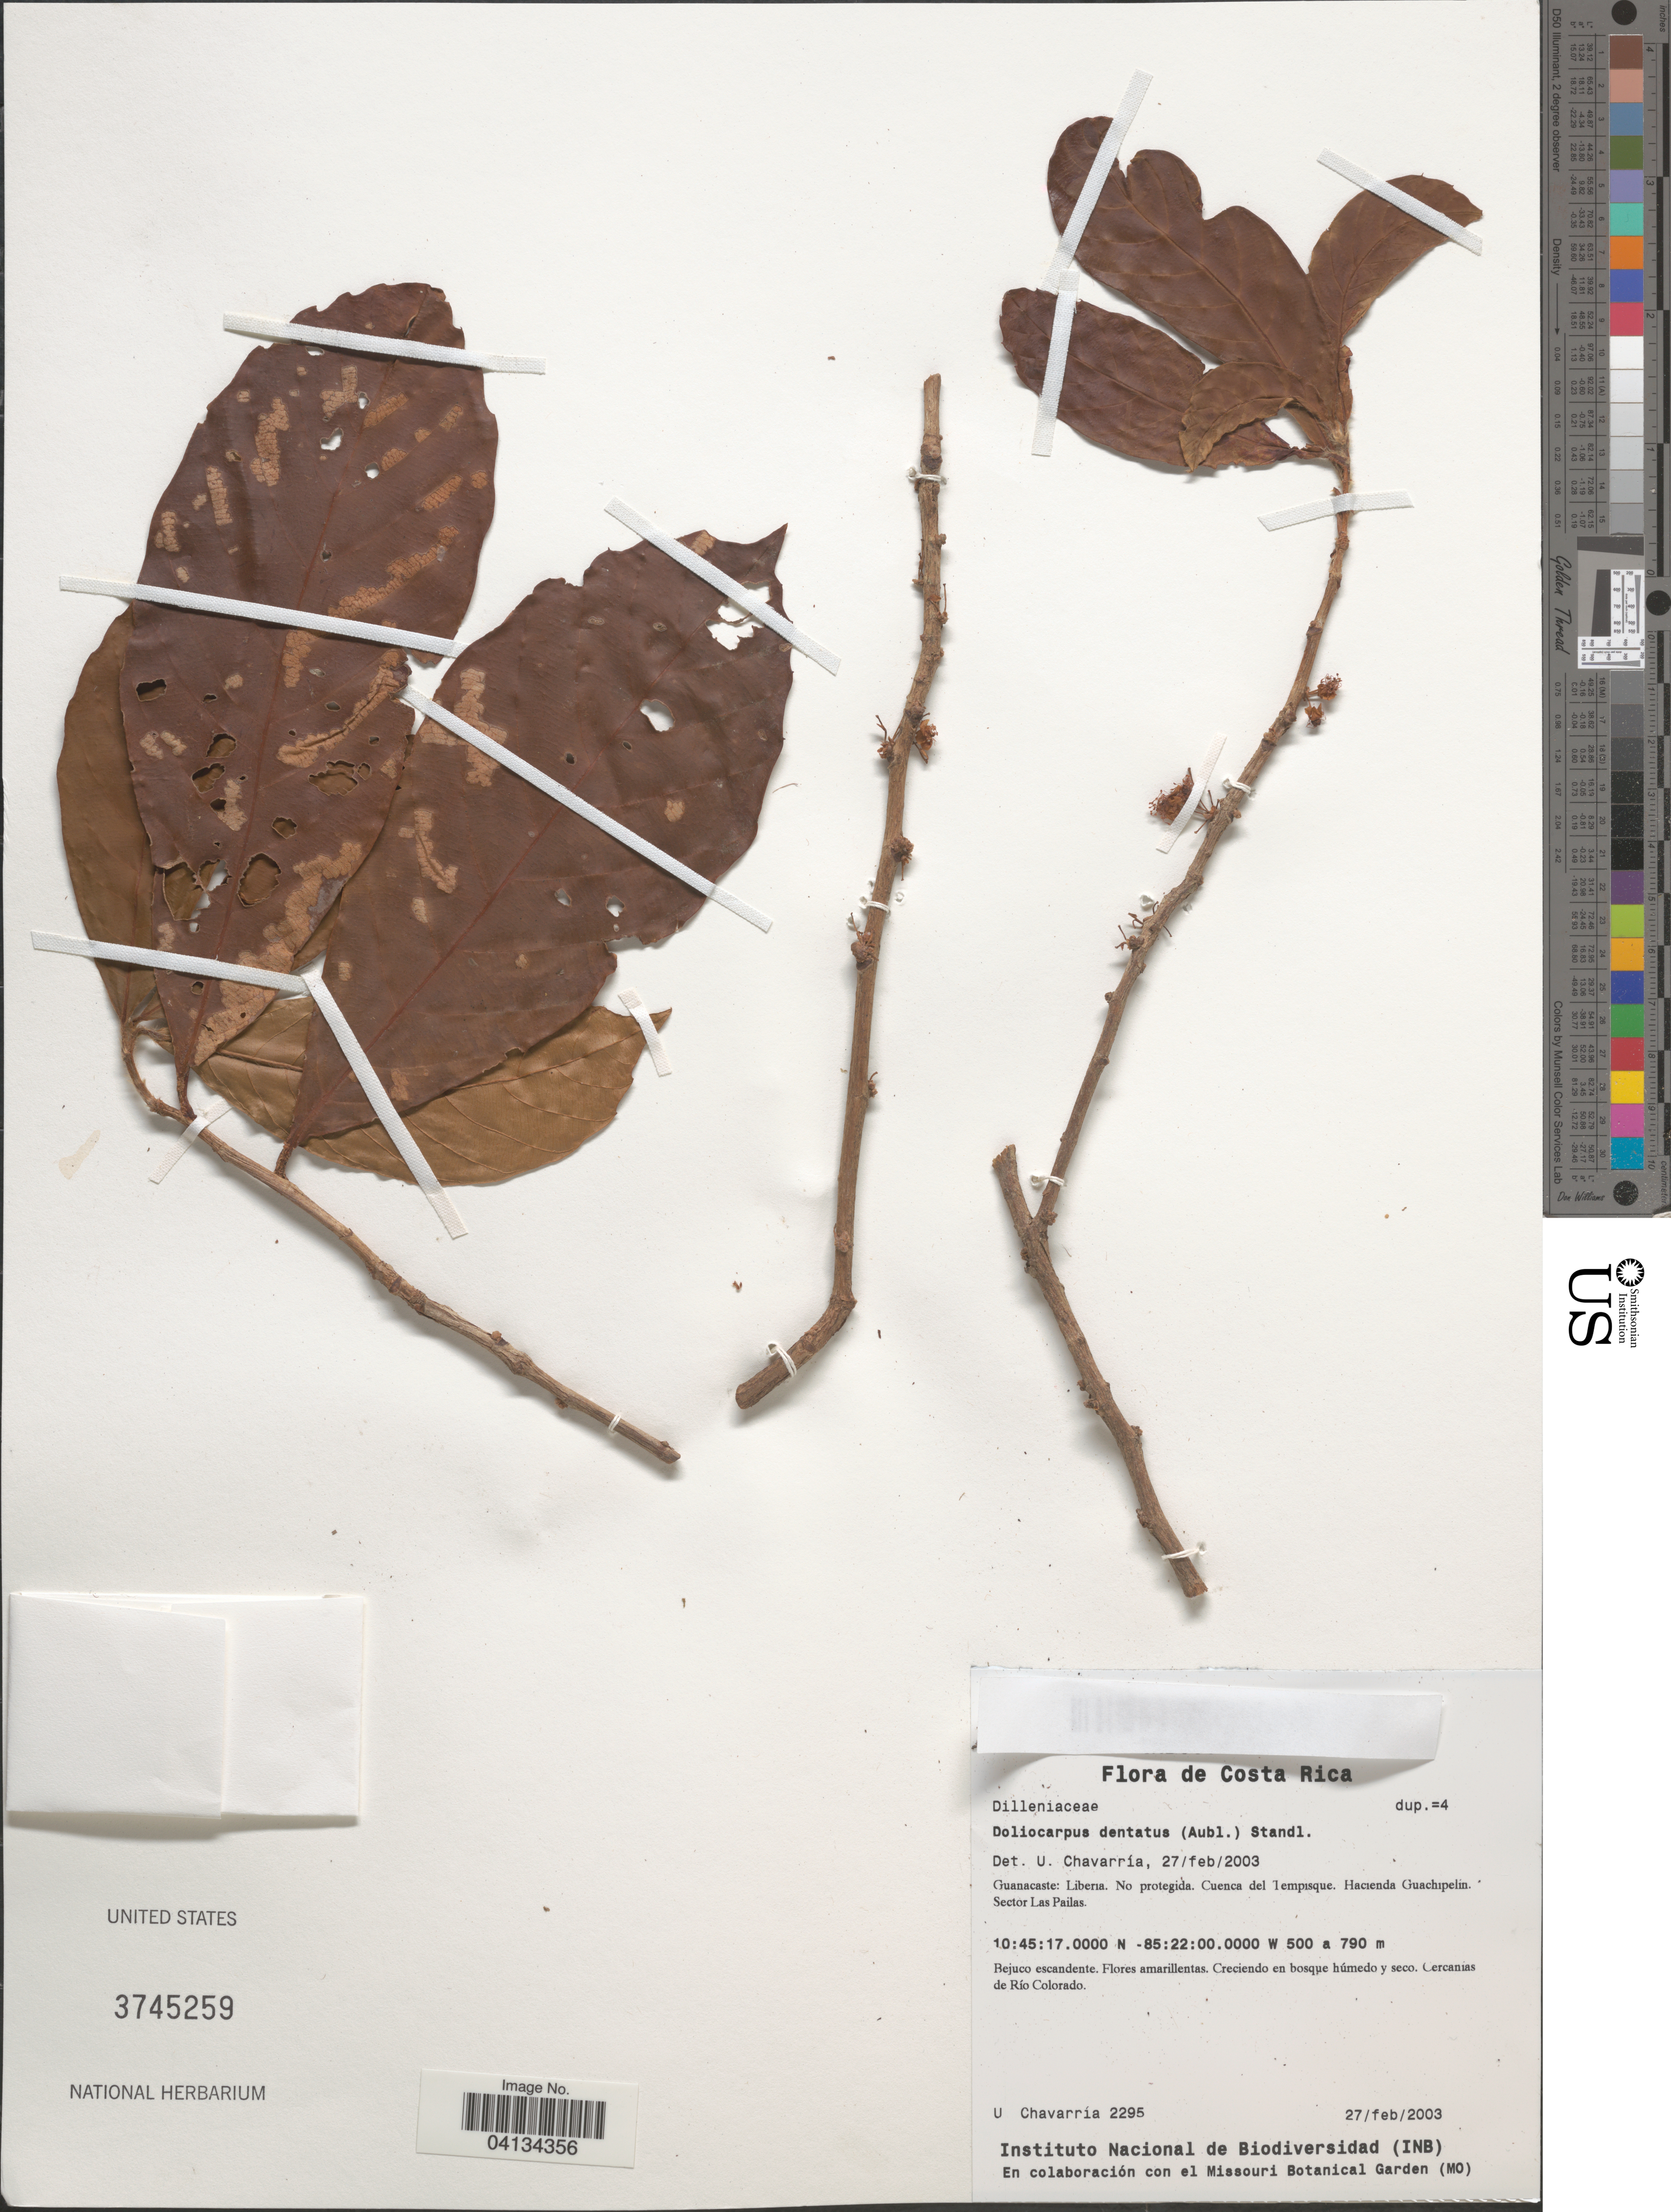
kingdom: Plantae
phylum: Tracheophyta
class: Magnoliopsida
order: Dilleniales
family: Dilleniaceae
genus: Doliocarpus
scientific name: Doliocarpus dentatus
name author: (Aubl.) Standl.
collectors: U. Chavarría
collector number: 2295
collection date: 2003-02-27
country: Costa Rica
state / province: Guanacaste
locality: Liberia. No protegida. Cuenca del Tempisque. Hacienda Guachipelin. Sector Las Pailas.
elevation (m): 500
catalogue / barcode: US 3745259